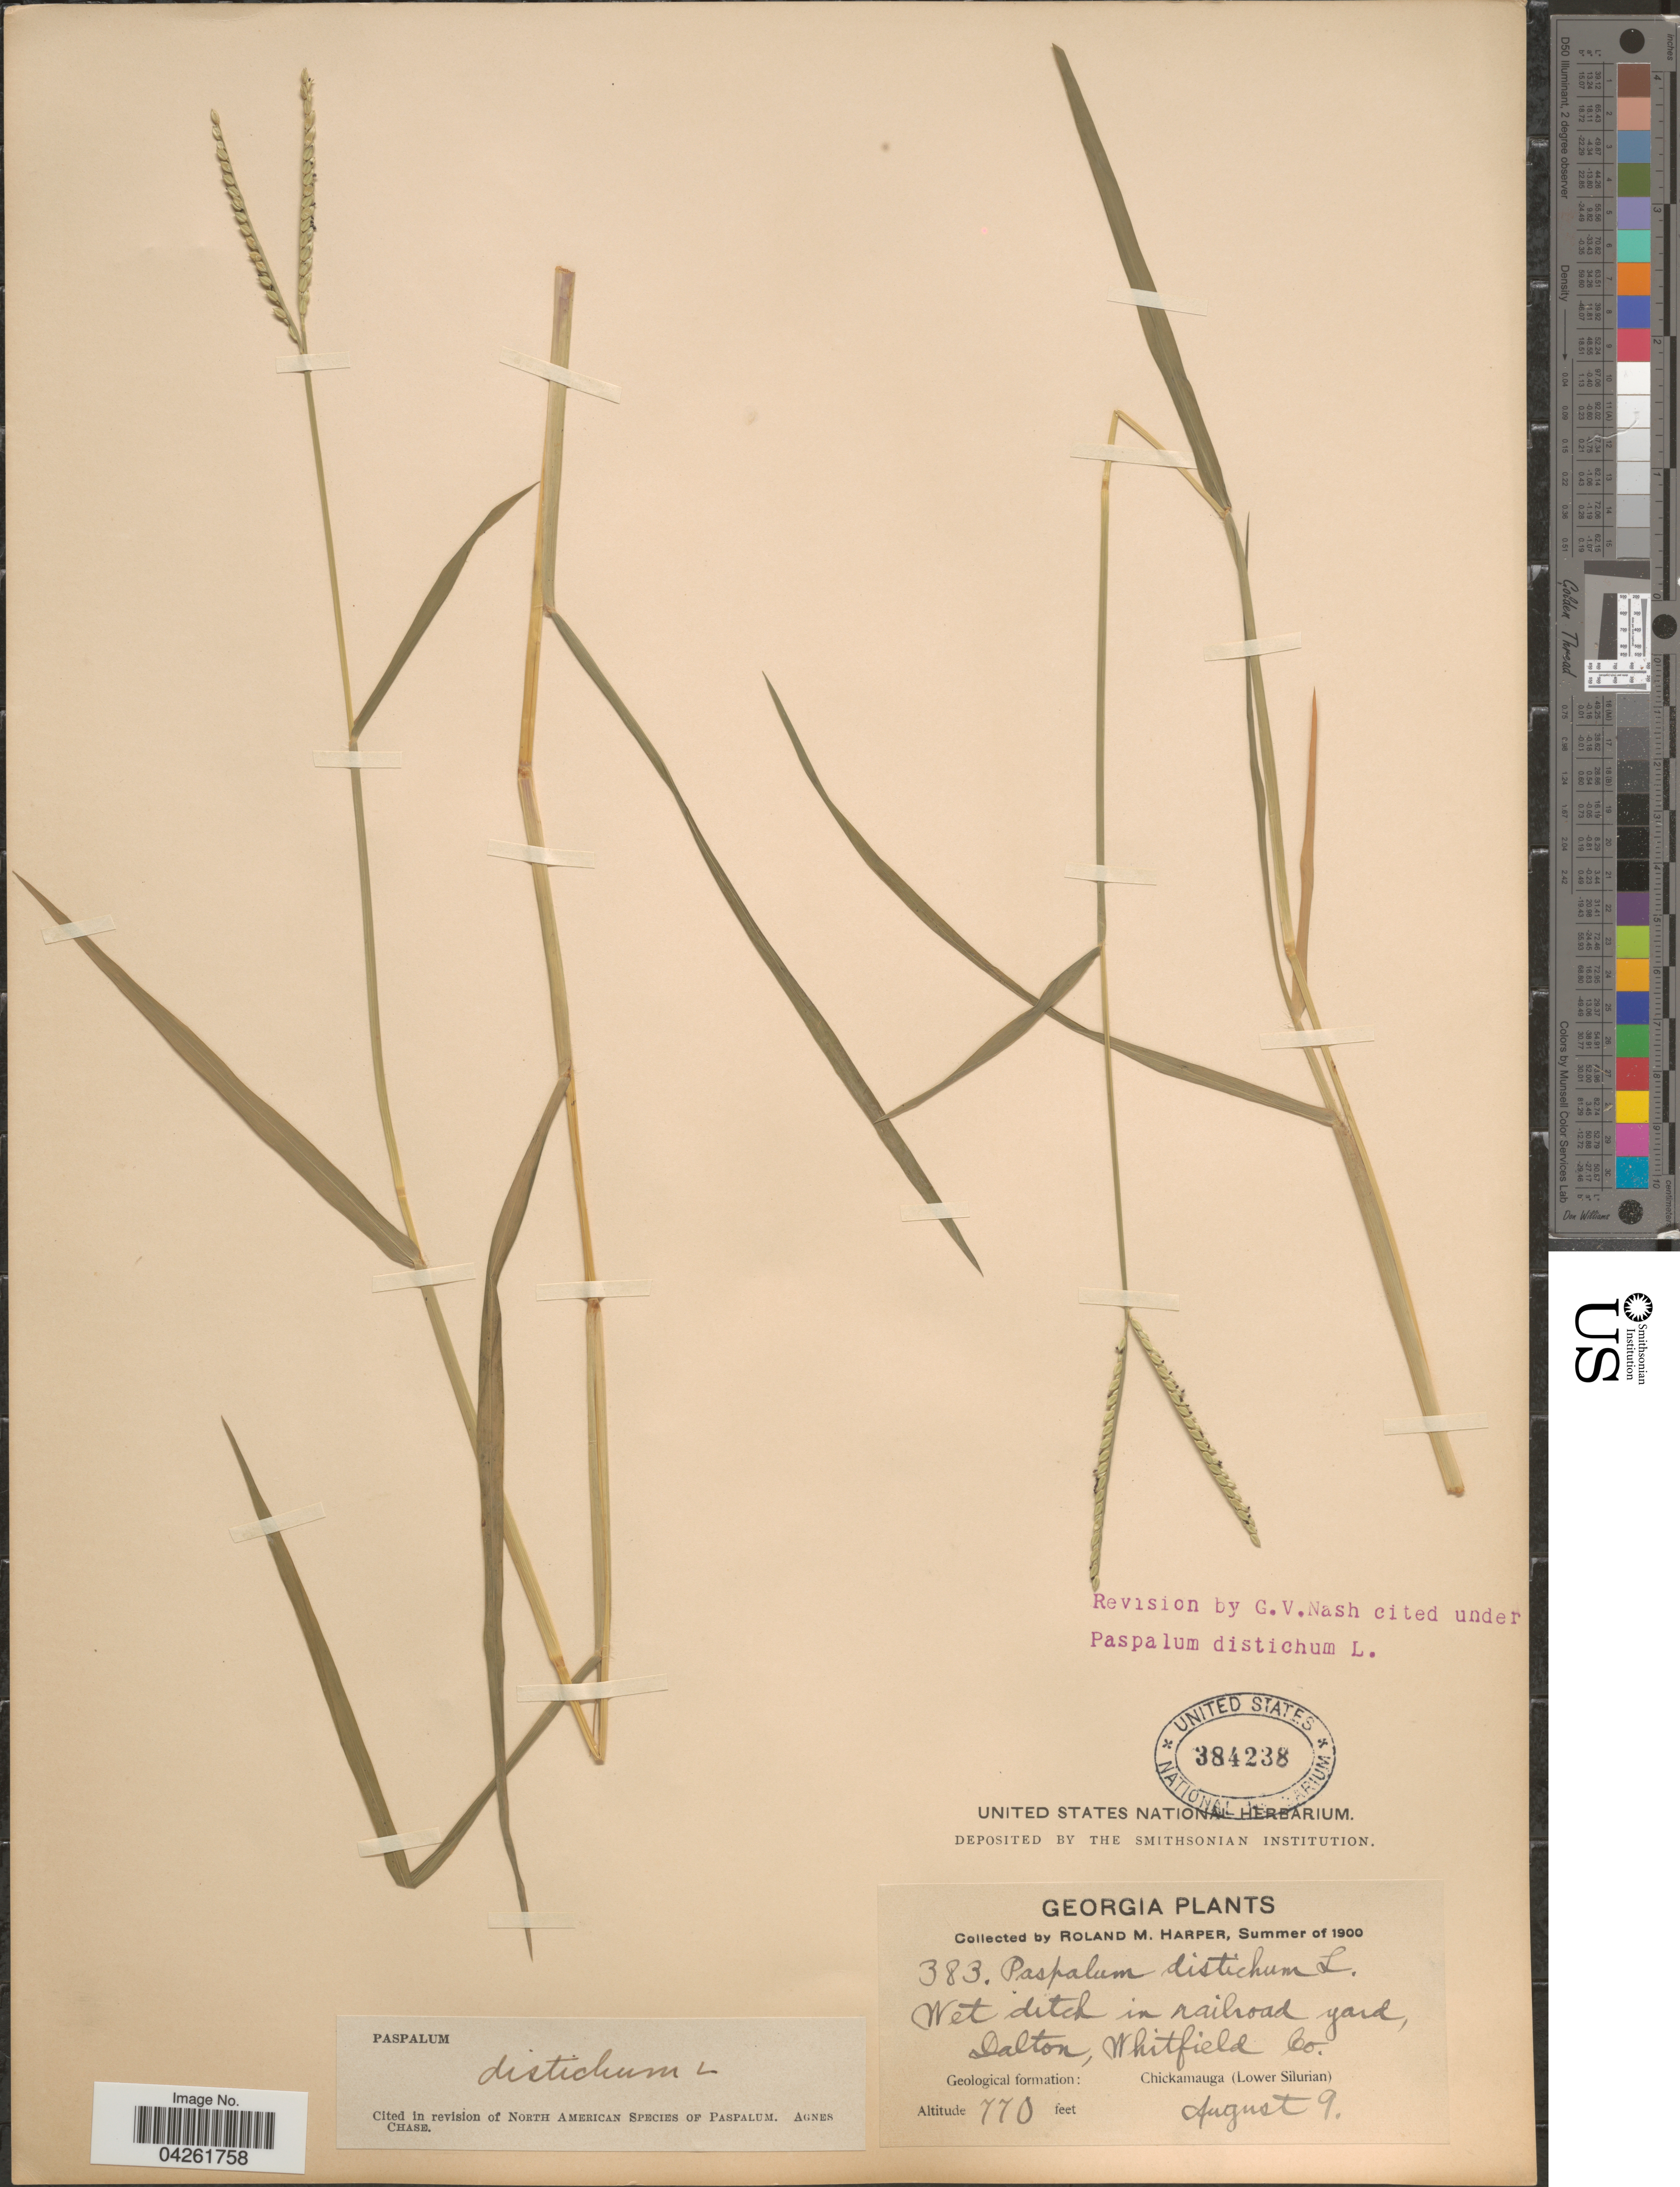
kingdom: Plantae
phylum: Tracheophyta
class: Liliopsida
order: Poales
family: Poaceae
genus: Paspalum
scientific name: Paspalum distichum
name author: L.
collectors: R. M. Harper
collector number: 383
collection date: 1900-08-09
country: United States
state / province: Georgia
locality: Wet ditch in railroad yard, Dalton, Whitfield Co. Geological formation: Chickamauga (Lower Silurian).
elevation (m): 235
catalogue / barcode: US 384238